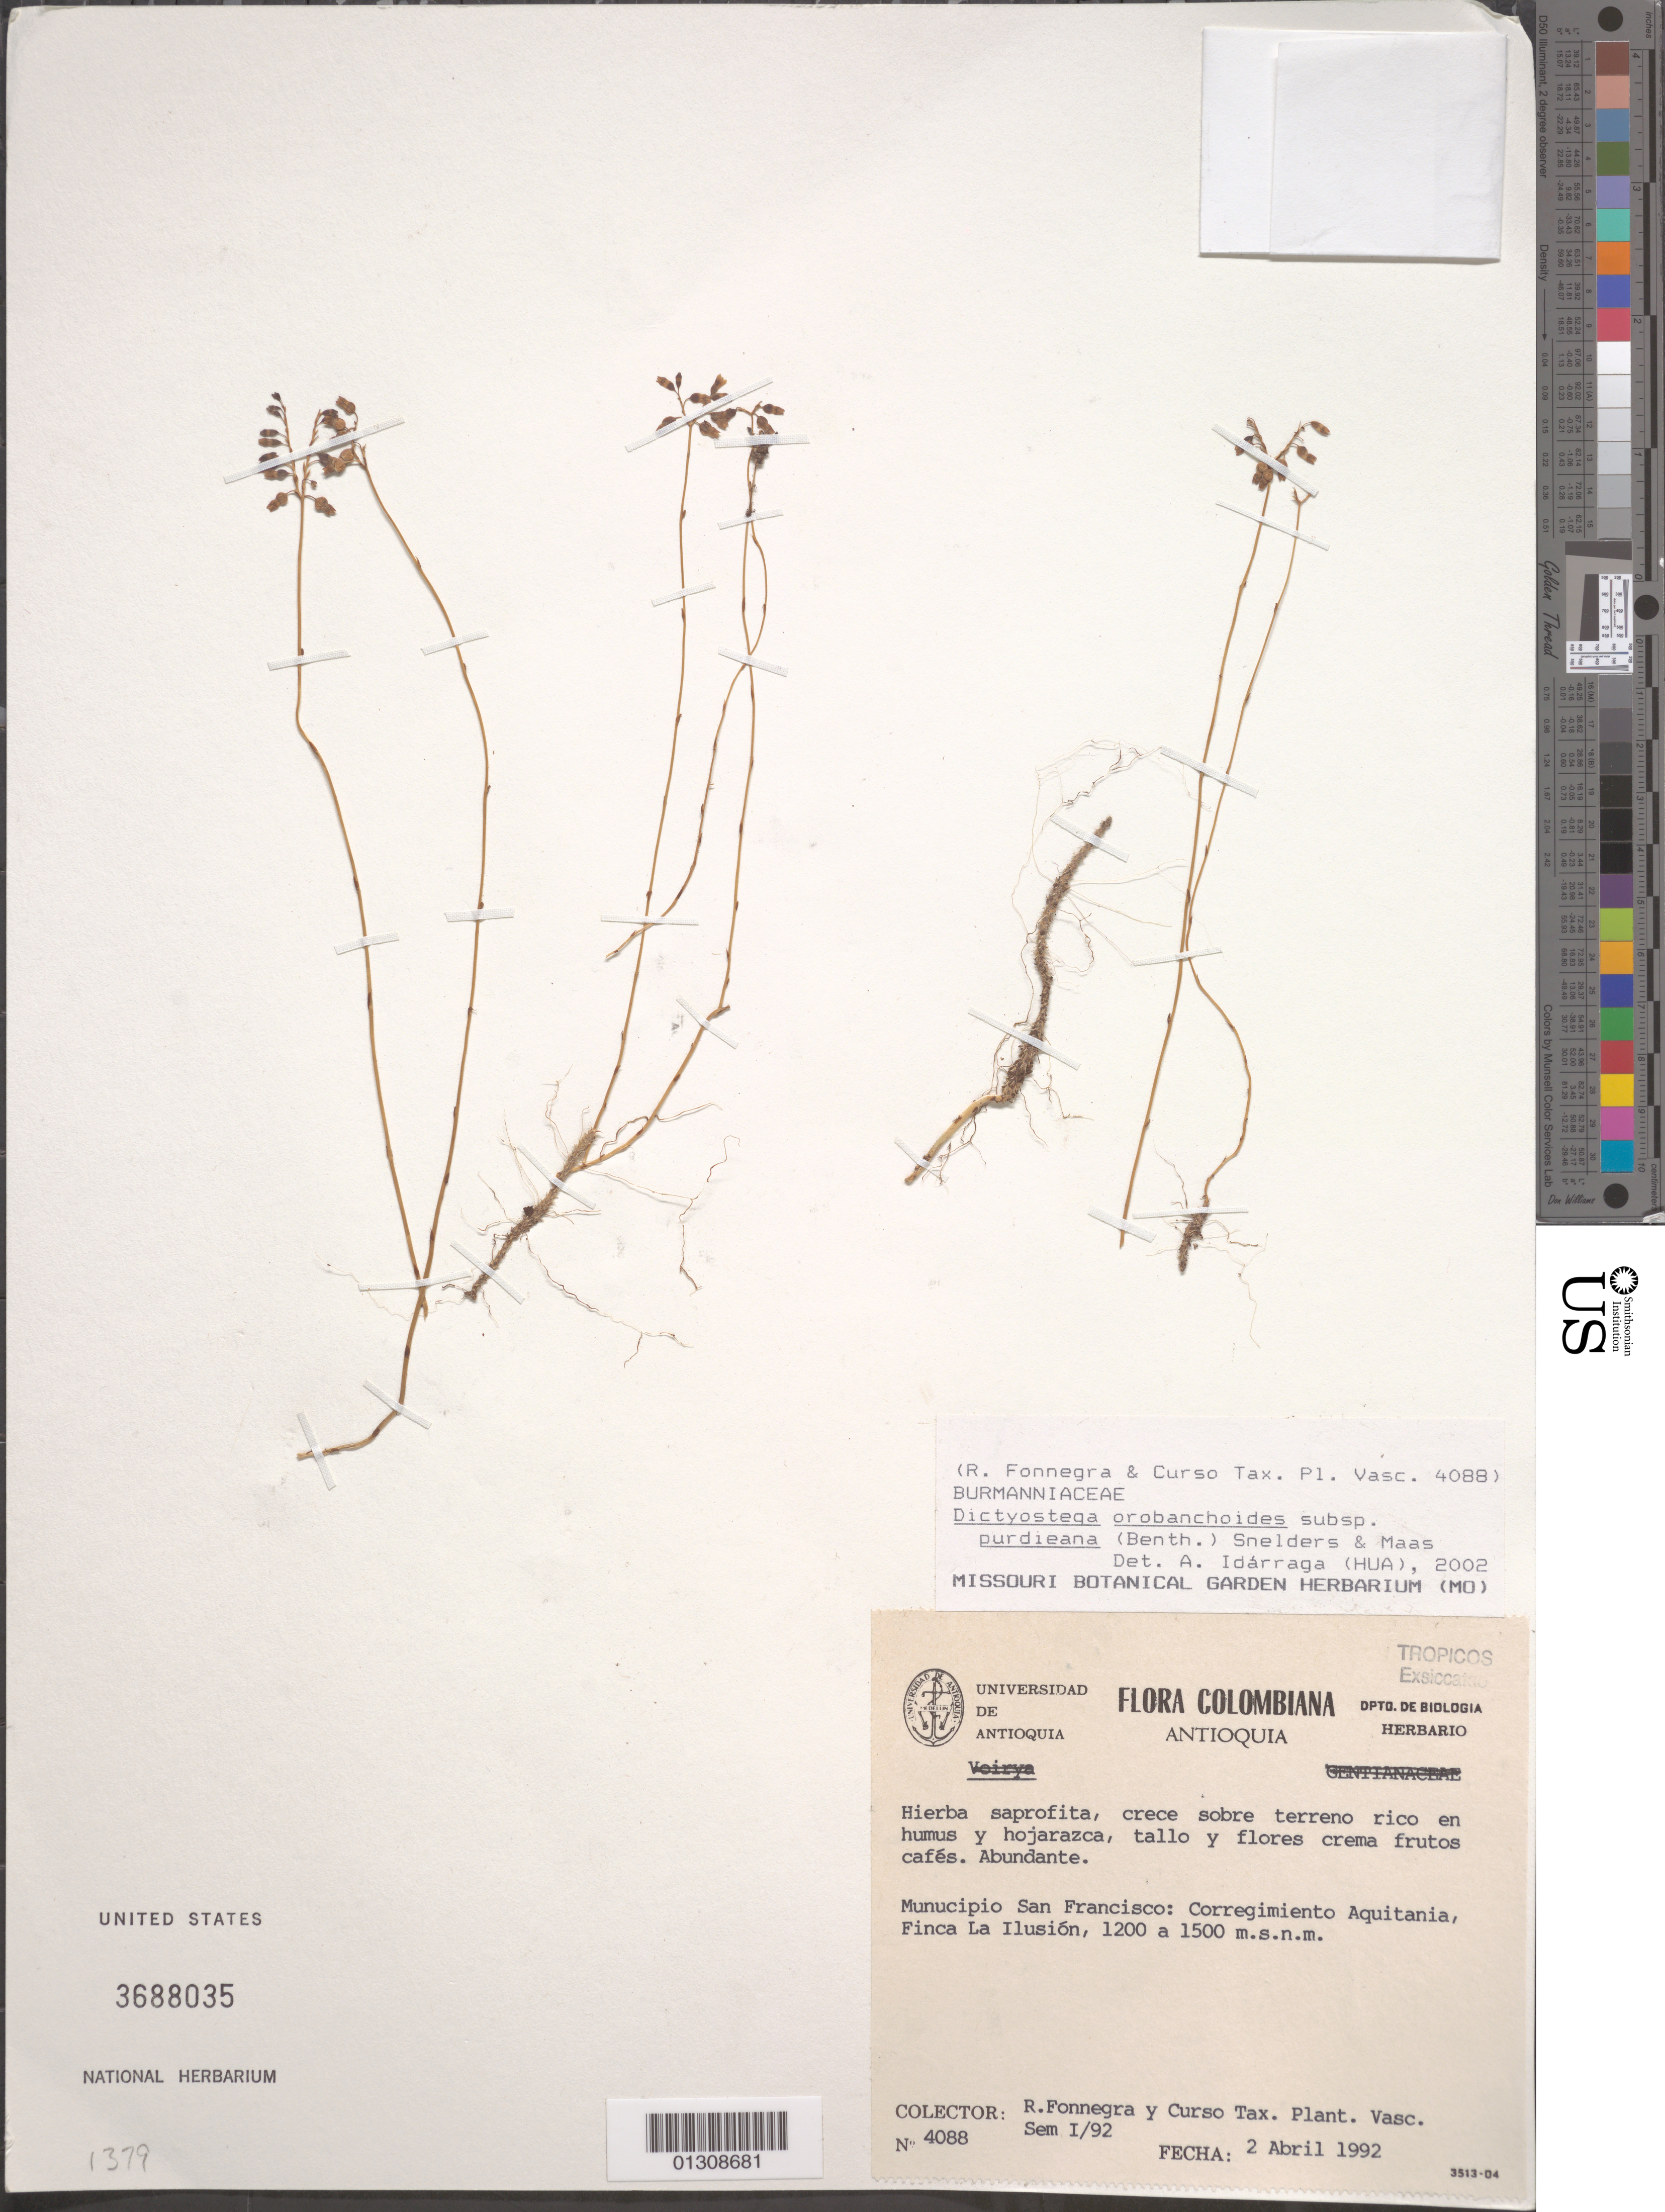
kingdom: Plantae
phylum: Tracheophyta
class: Liliopsida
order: Dioscoreales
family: Burmanniaceae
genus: Dictyostega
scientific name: Dictyostega orobanchoides subsp. purdieana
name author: (Benth.) Snelders & Maas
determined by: Idárraga-Piedrahita, Álonzo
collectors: R. Fonnegra & Curso Tax. Plant. Vasc.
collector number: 4088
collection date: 1992-04-02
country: Colombia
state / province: Boyacá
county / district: Aquitania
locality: Munucipio San Francisco: Corregimiento Aquitania, Finca La Illusión.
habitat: Hierba saprofita, crece sobre terreno rico en humus y hojarazca, tallo y flores crema frutos cafes. Abundante.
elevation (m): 1200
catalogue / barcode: US 3688035